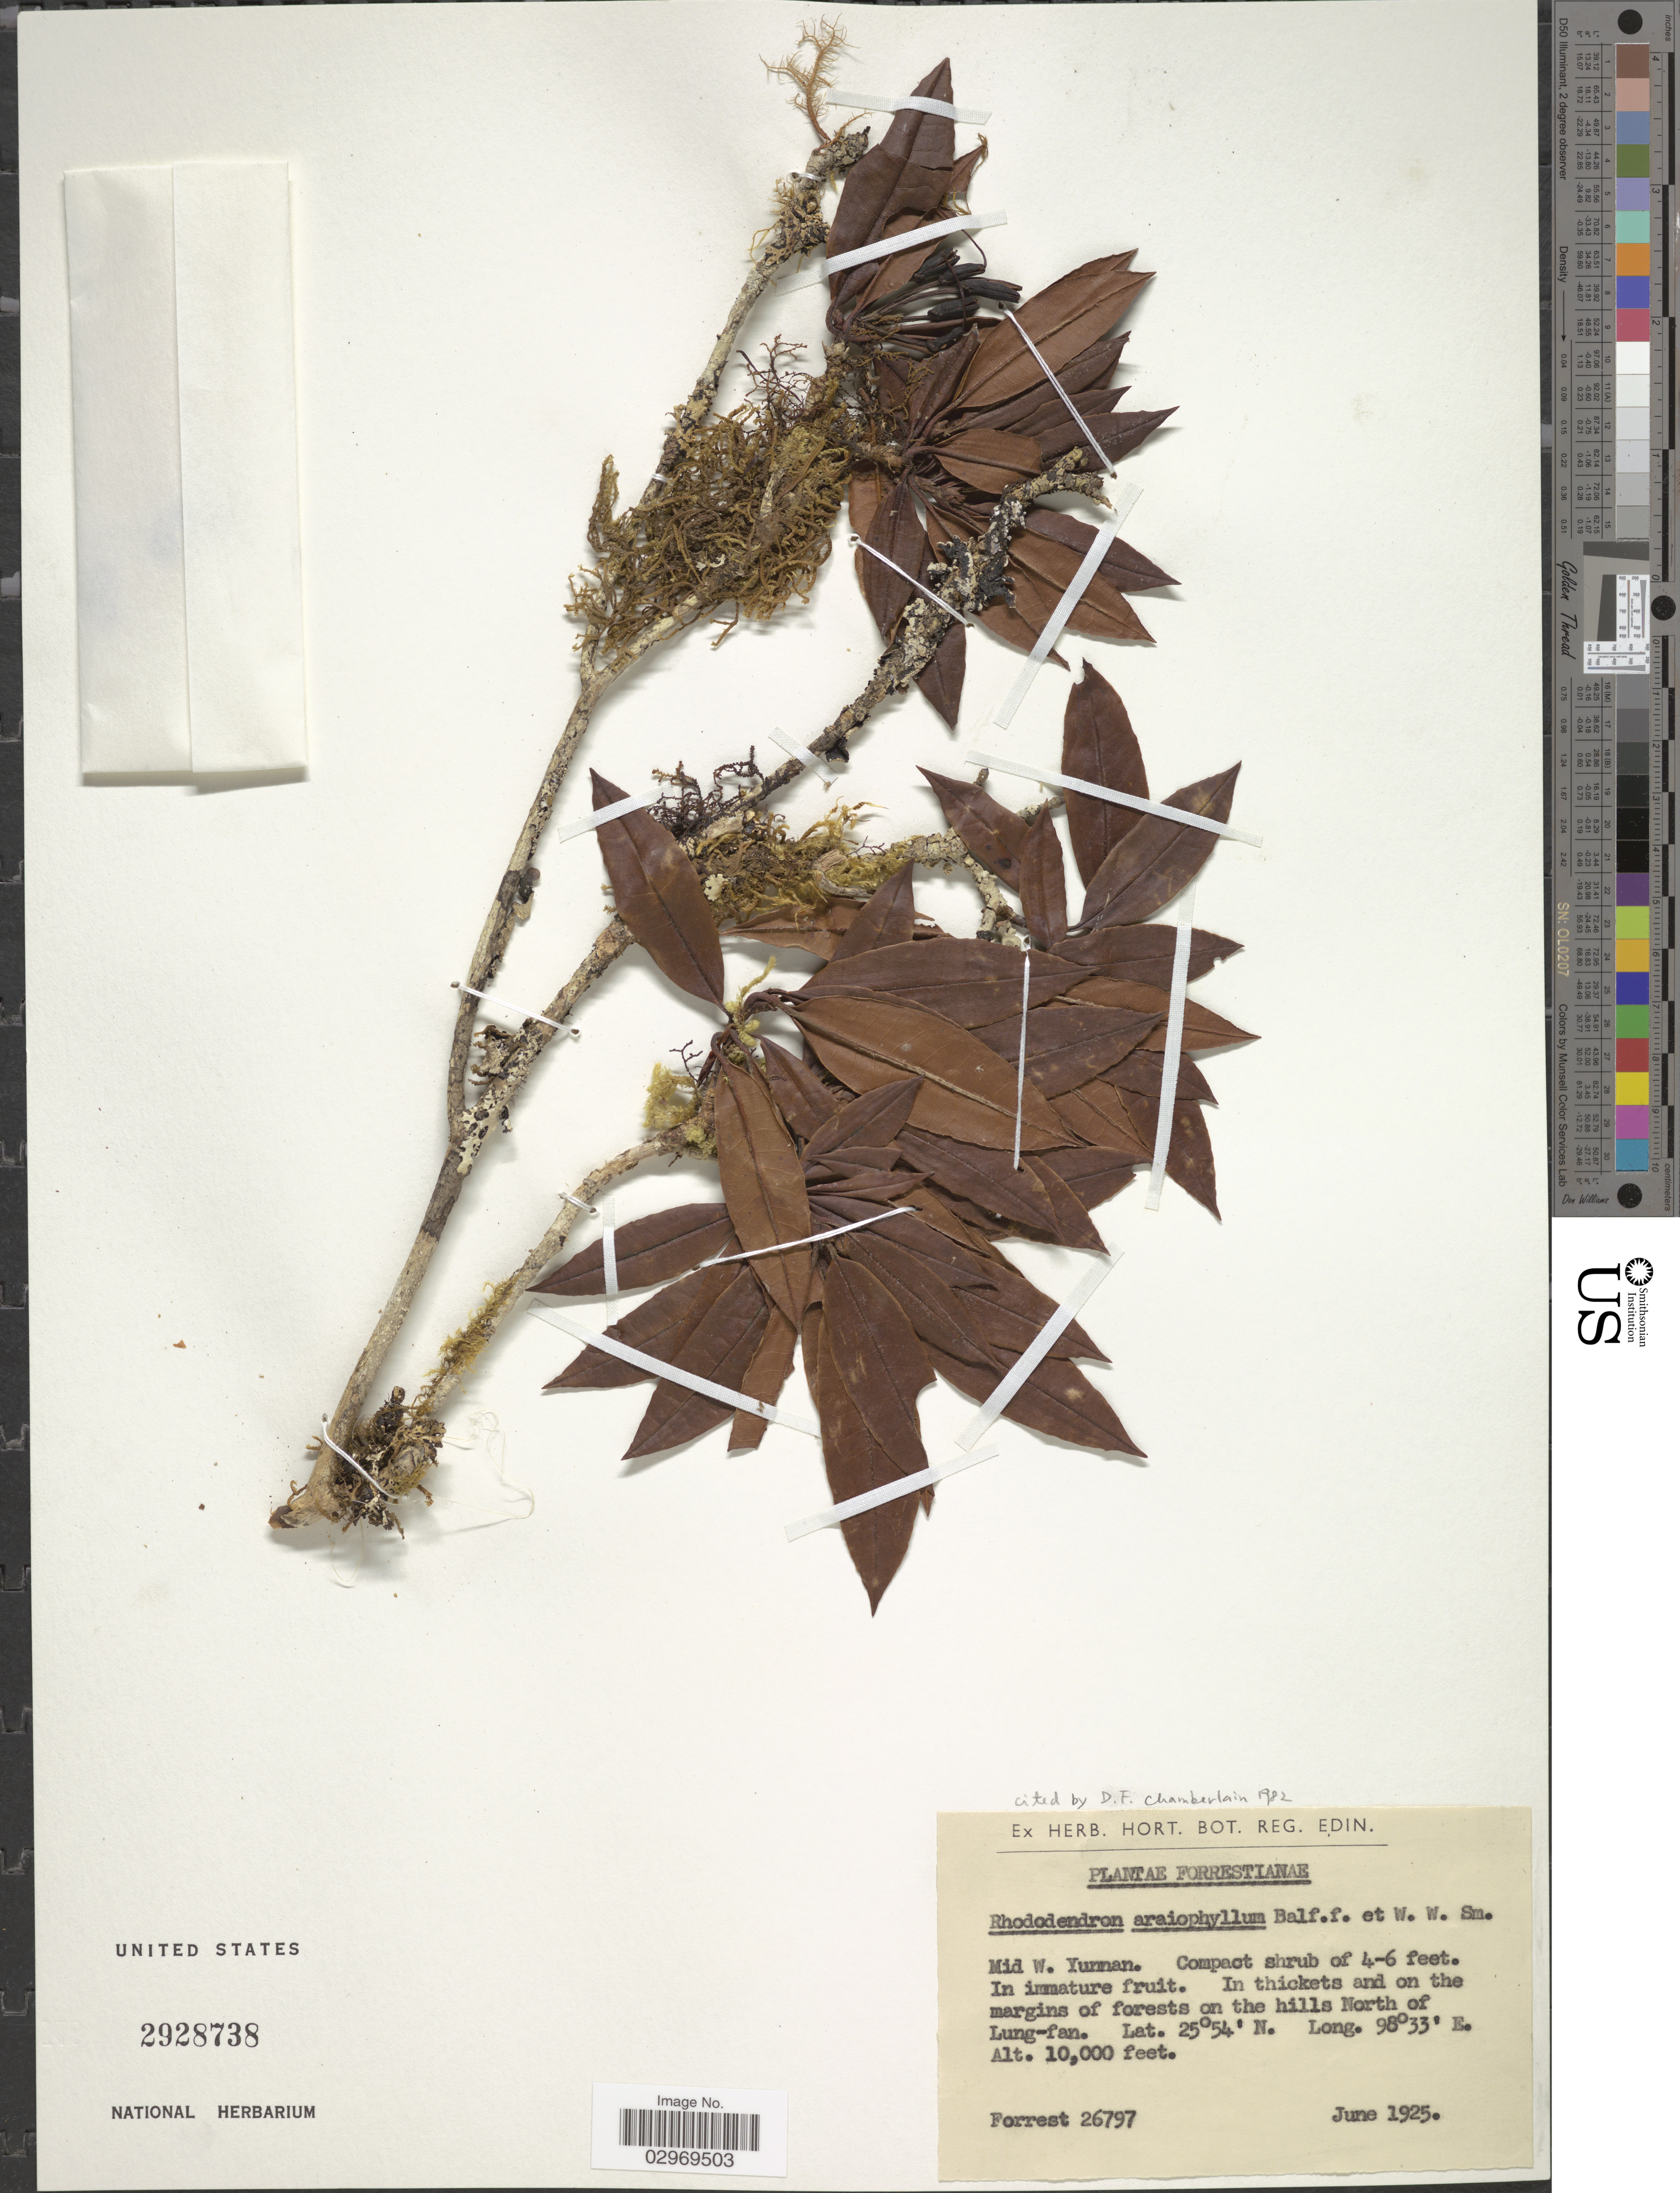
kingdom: Plantae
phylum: Tracheophyta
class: Magnoliopsida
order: Ericales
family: Ericaceae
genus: Rhododendron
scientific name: Rhododendron araiophyllum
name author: Balf. f. & W.W. Sm.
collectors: -. Forrest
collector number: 26797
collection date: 1925-06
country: China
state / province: Yunnan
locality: Mid W. Yunnan. In thickets and on the margins of forests on the hills North of Lung-fan.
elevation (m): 3048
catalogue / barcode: US 2928738